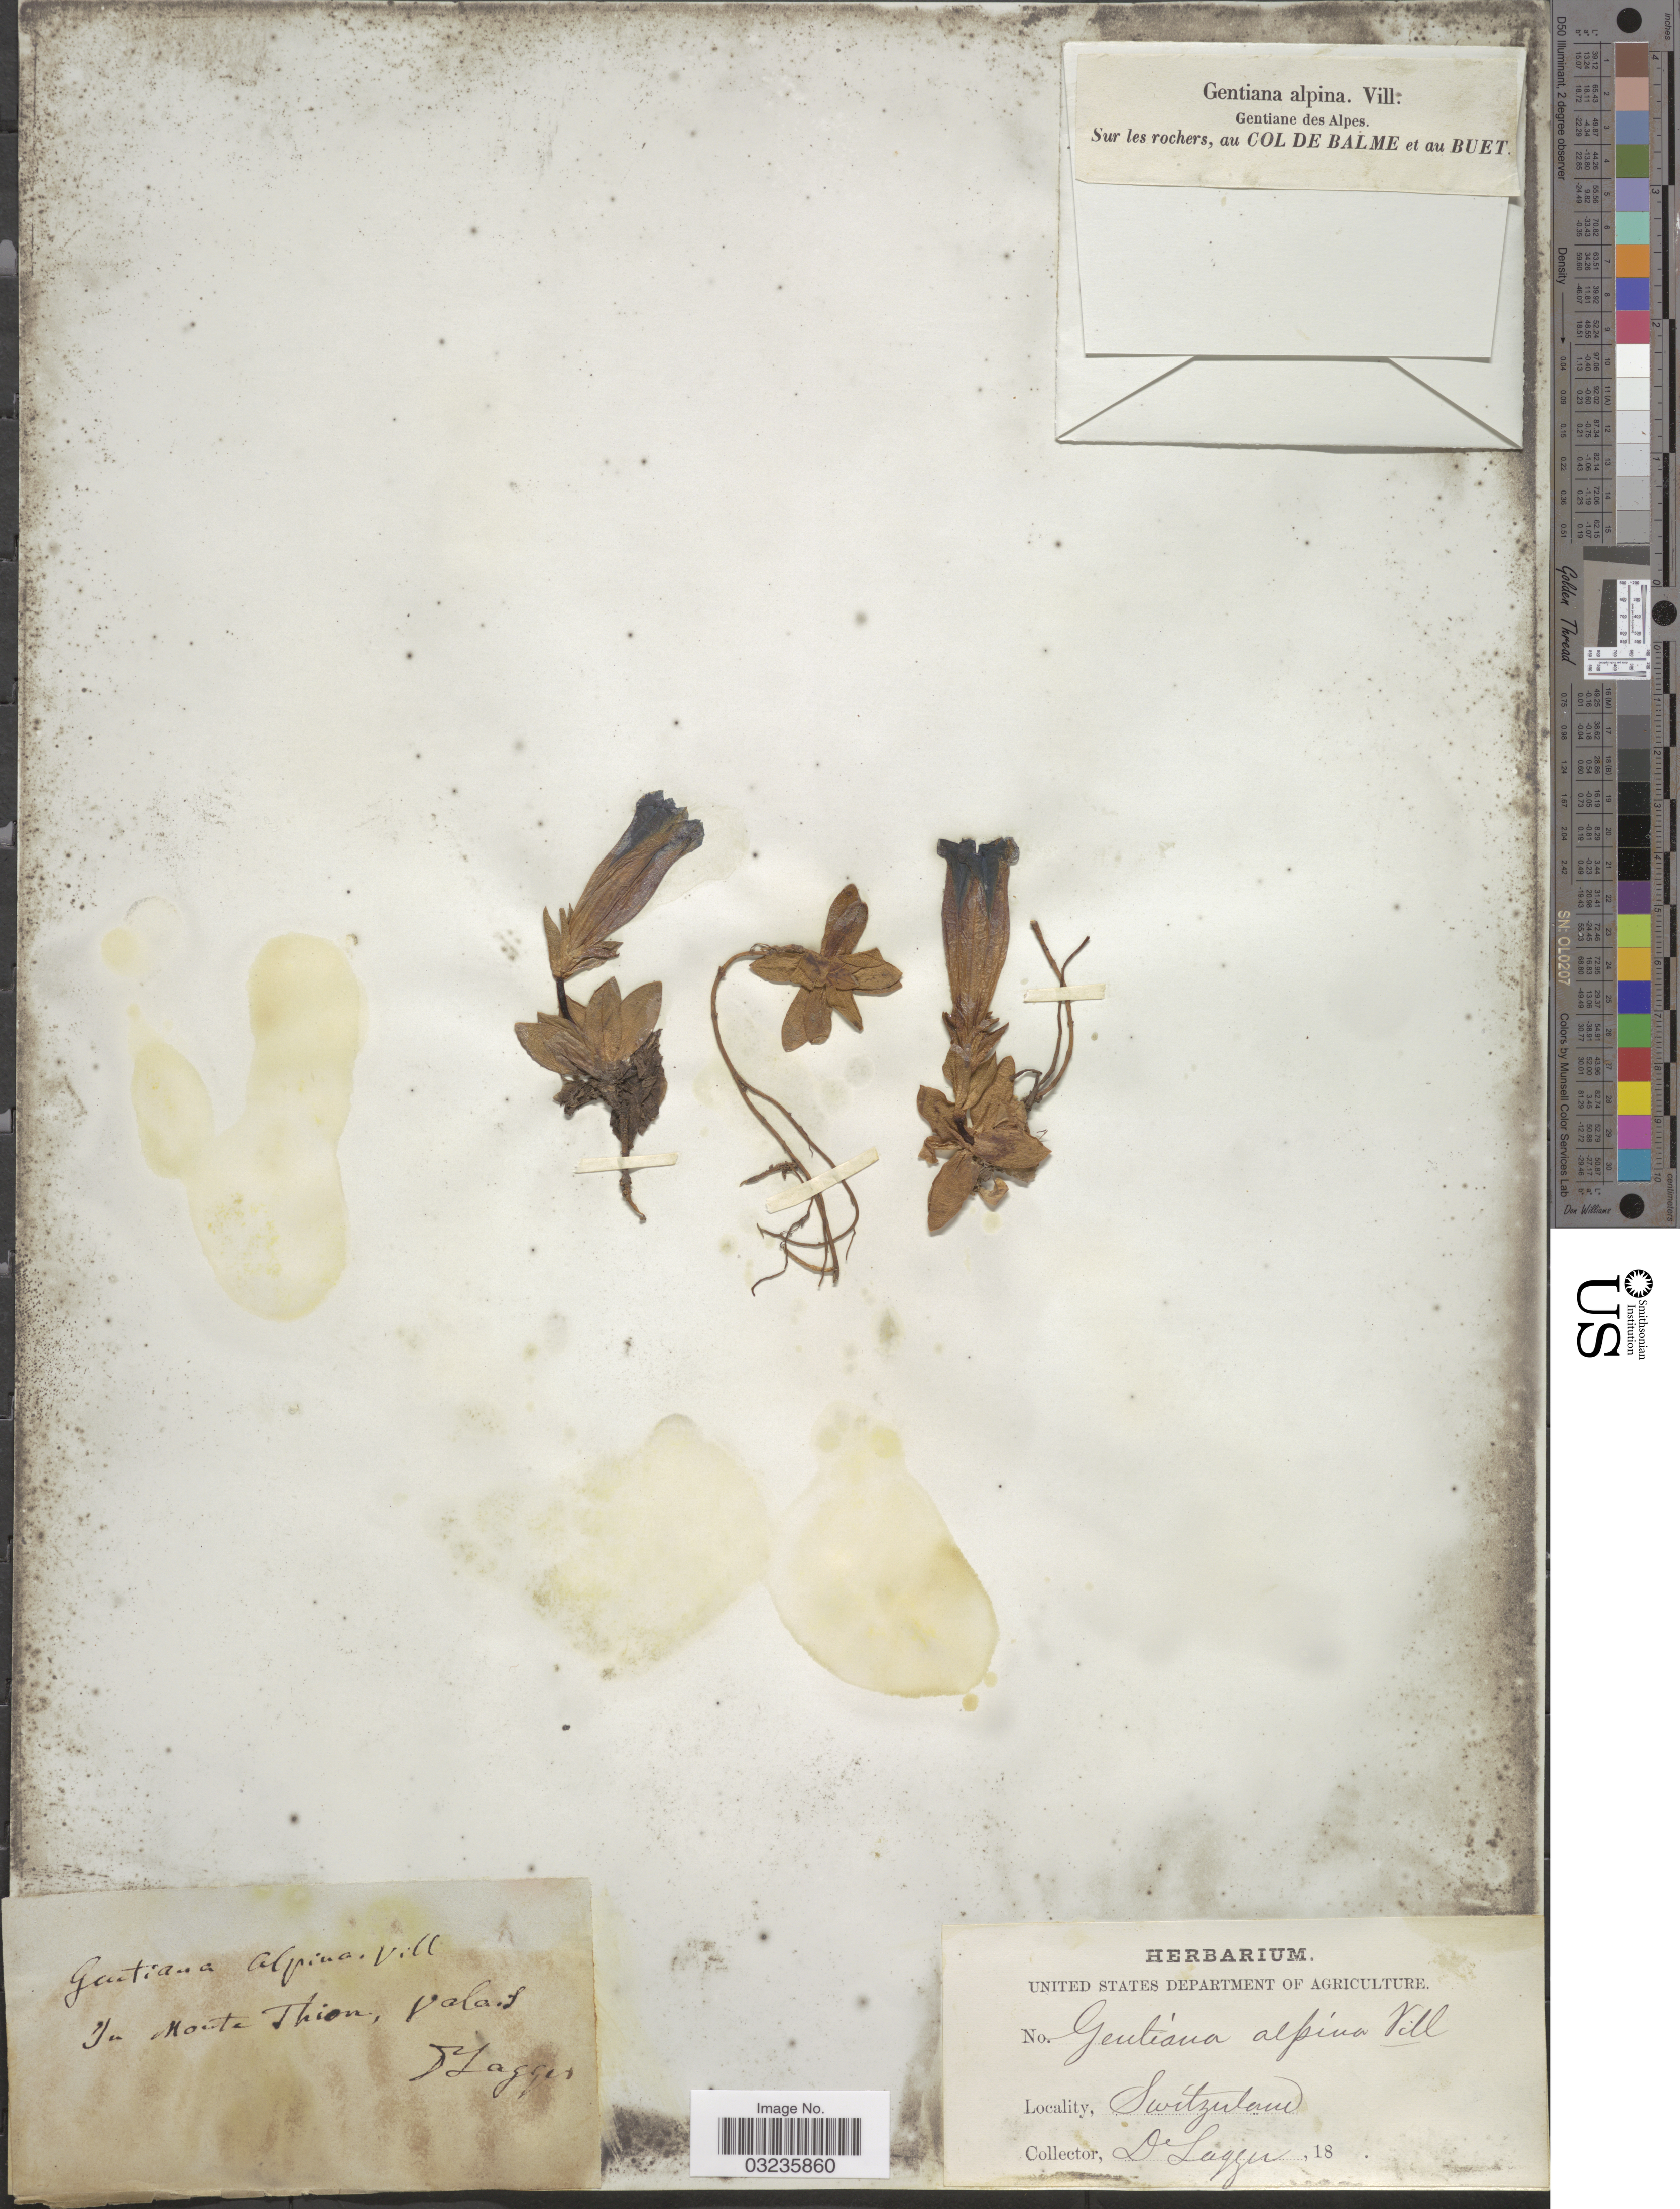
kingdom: Plantae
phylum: Tracheophyta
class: Magnoliopsida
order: Gentianales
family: Gentianaceae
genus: Gentiana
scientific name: Gentiana alpina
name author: Vill.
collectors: F. J. Lagger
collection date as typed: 18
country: Switzerland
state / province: Valais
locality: On monte Thion. Gentiane des Alpes. Sur les rochers, au Col de Balme et au Buet.